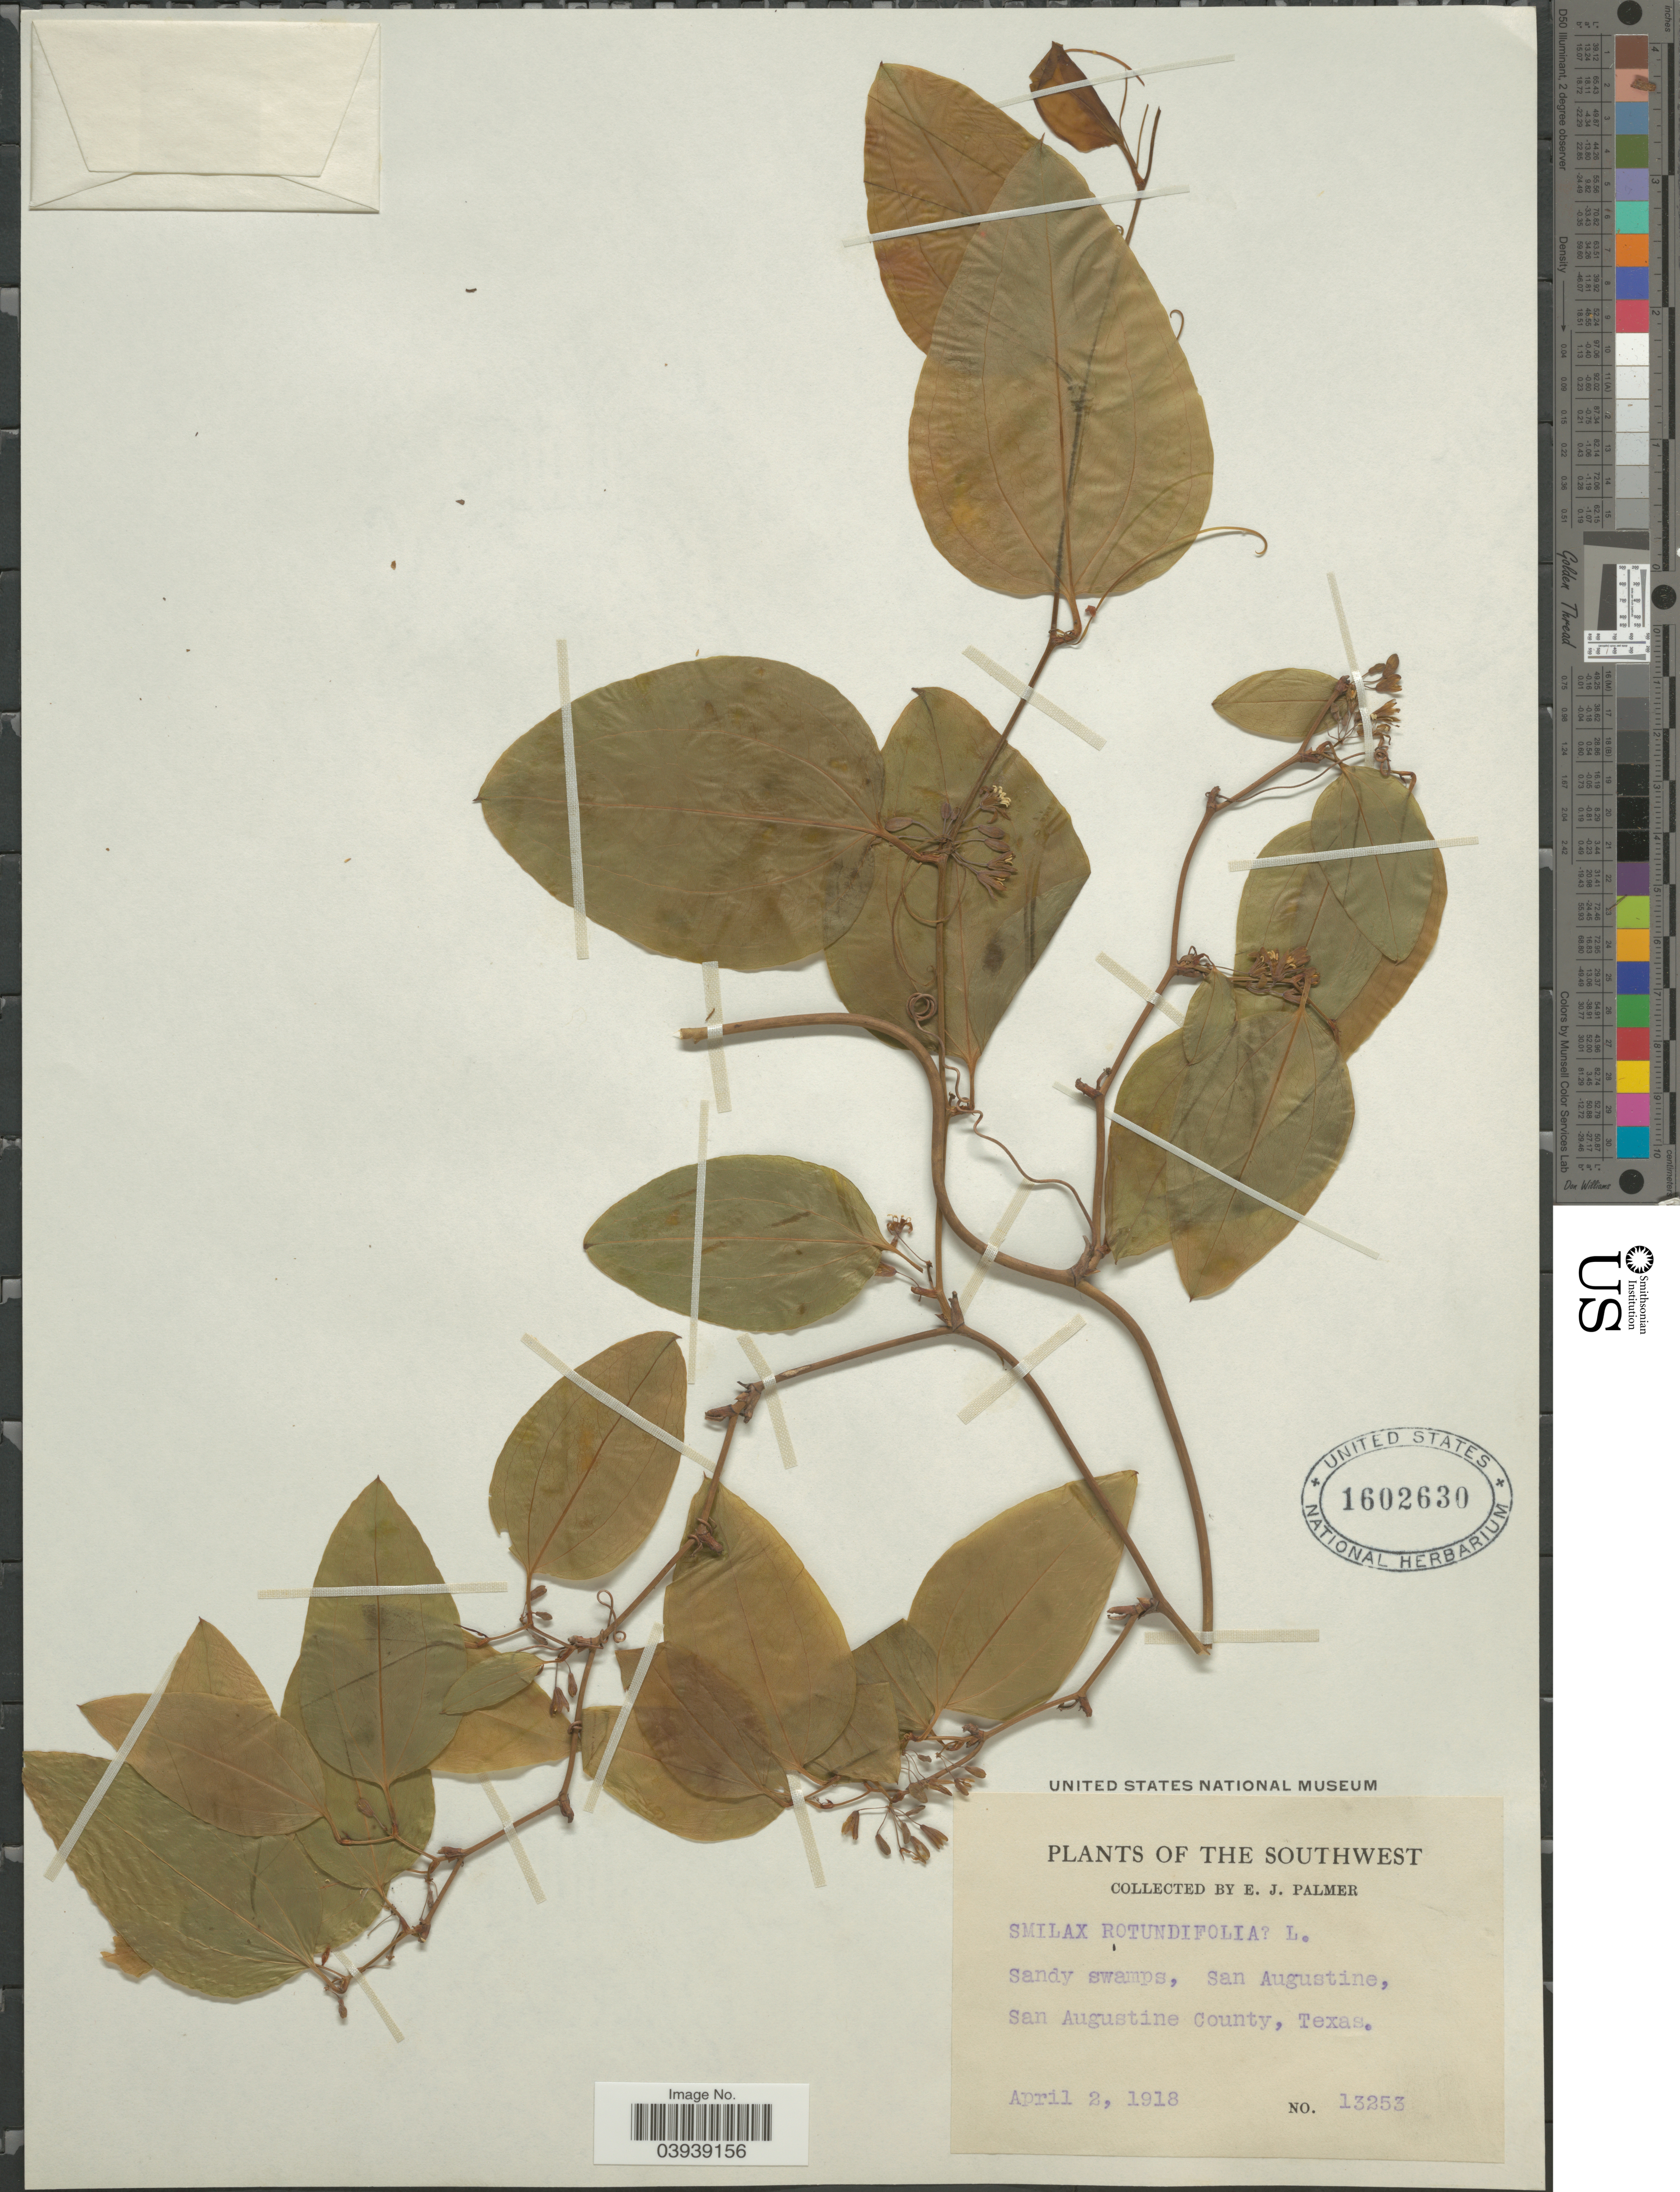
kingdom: Plantae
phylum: Tracheophyta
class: Liliopsida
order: Liliales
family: Smilacaceae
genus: Smilax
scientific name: Smilax rotundifolia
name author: L.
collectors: E. J. Palmer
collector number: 13253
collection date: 1918-04-02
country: United States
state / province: Texas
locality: Southwest. Sandy swamps, San Augustine, San Augustine County.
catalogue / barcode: US 1602630